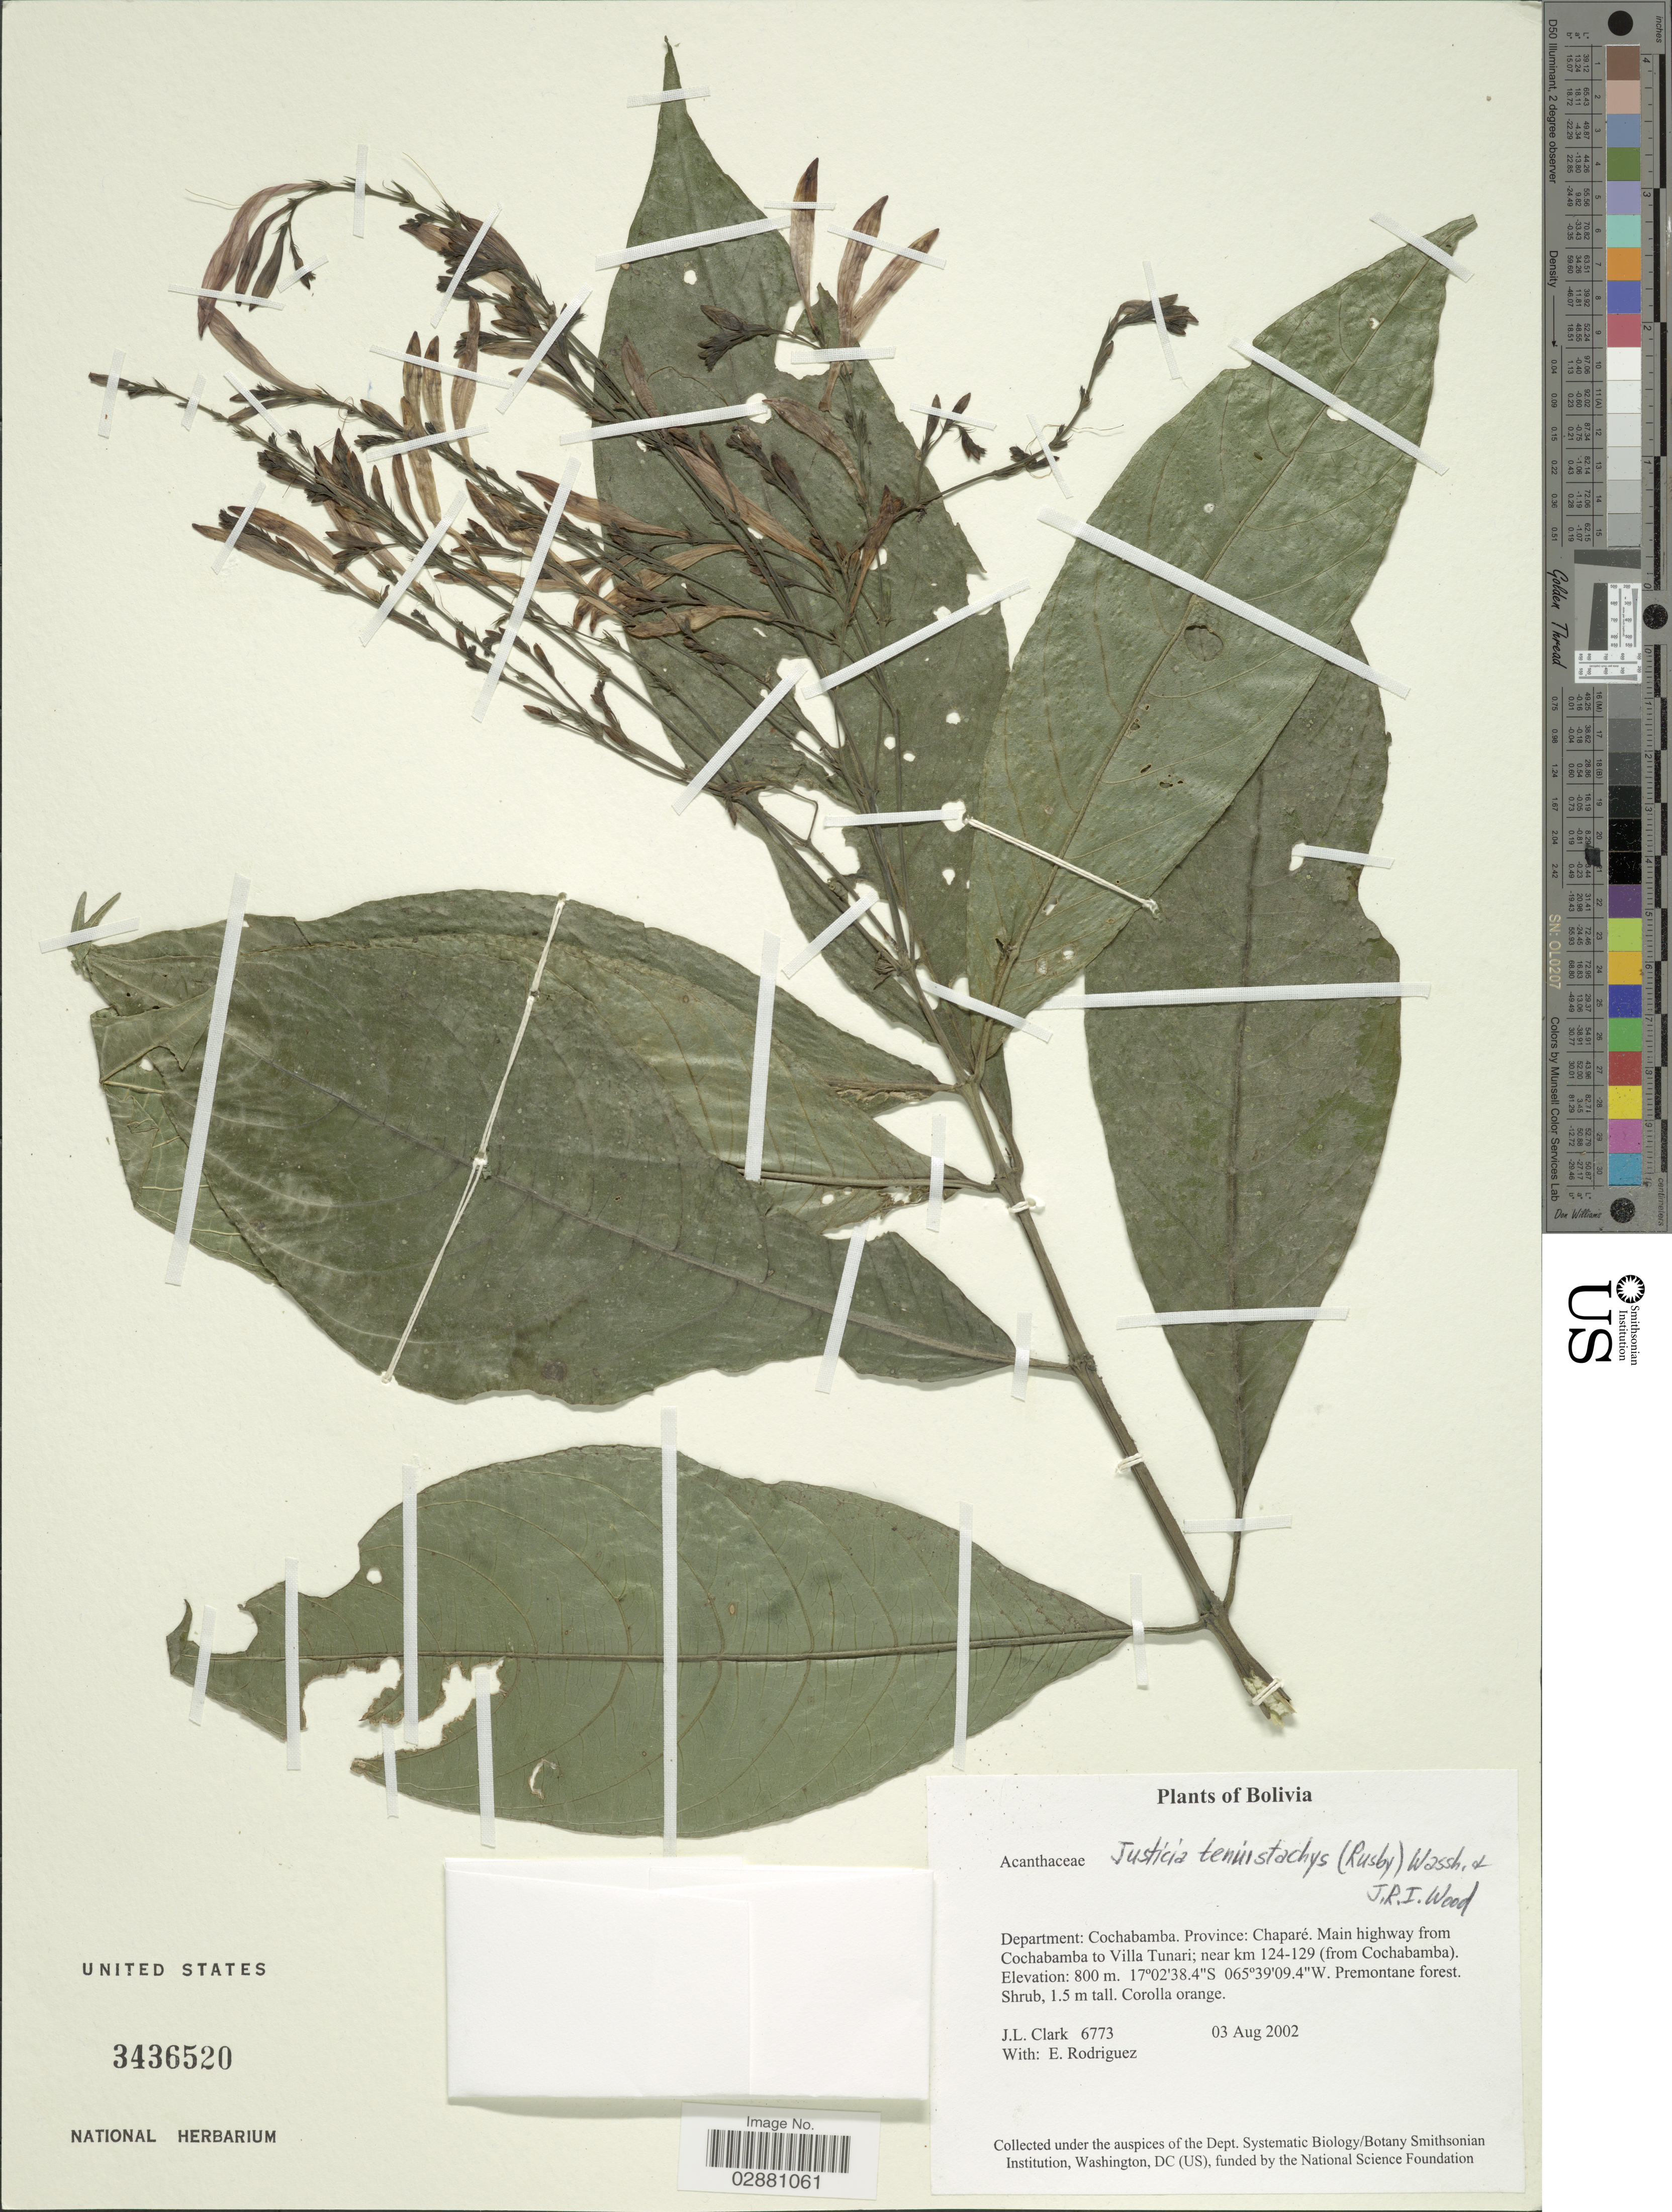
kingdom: Plantae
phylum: Tracheophyta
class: Magnoliopsida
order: Lamiales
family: Acanthaceae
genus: Justicia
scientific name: Justicia tenuistachys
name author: (Rusby) Wassh. & J.R.I. Wood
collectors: J. L. Clark & E. Rodriguez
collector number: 6773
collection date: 2002-08-03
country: Bolivia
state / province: Cochabamba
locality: Department: Cochabamba. Province: Chaparé. Main highway from Cochabamba to Villa Tunari; near km 124-129 (from Cochabamba).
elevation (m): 800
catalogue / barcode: US 3436520